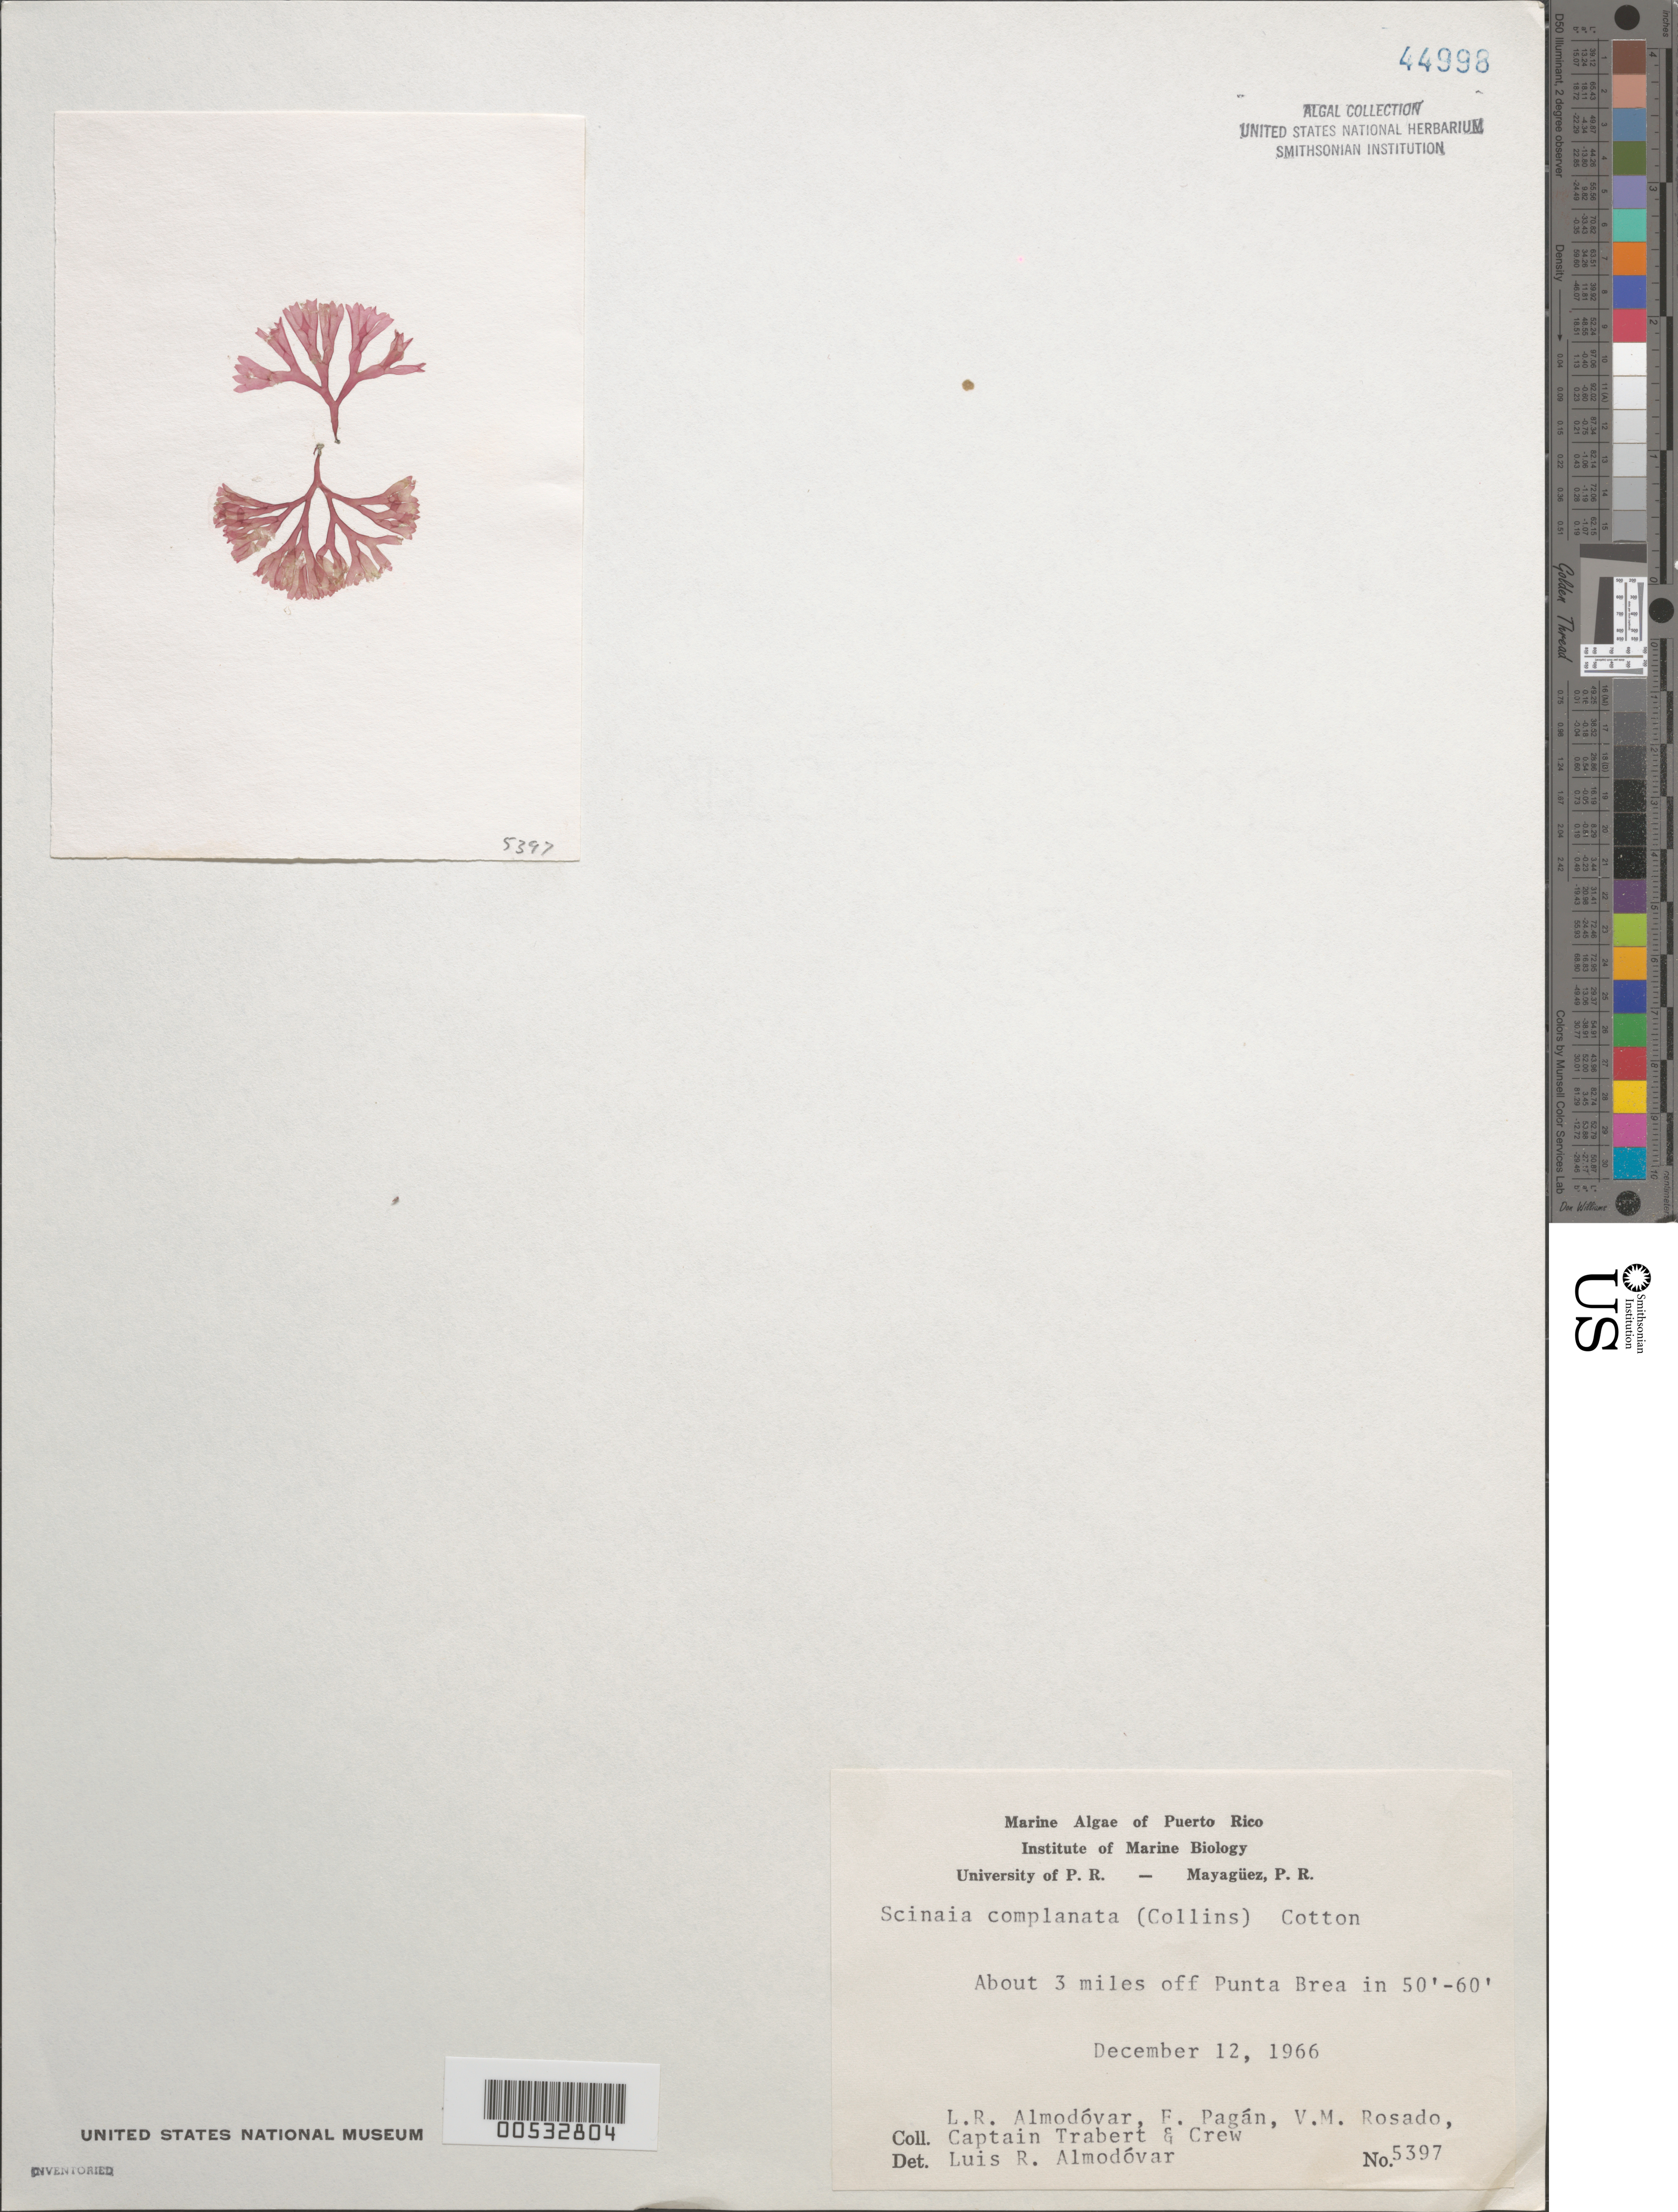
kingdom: Plantae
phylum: Rhodophyta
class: Florideophyceae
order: Nemaliales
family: Scinaiaceae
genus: Scinaia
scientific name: Scinaia complanata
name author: (Collins in Collins et al.) Cotton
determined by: Almodovar, L. R.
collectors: L. Almodovar, F. Pagan, V. Rosado, C. Trabert & Crew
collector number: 5397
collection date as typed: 12 Dec 1966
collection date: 1966-12-12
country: Puerto Rico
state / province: Guanica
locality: Ca. 3 miles off punta brea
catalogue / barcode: US 44998